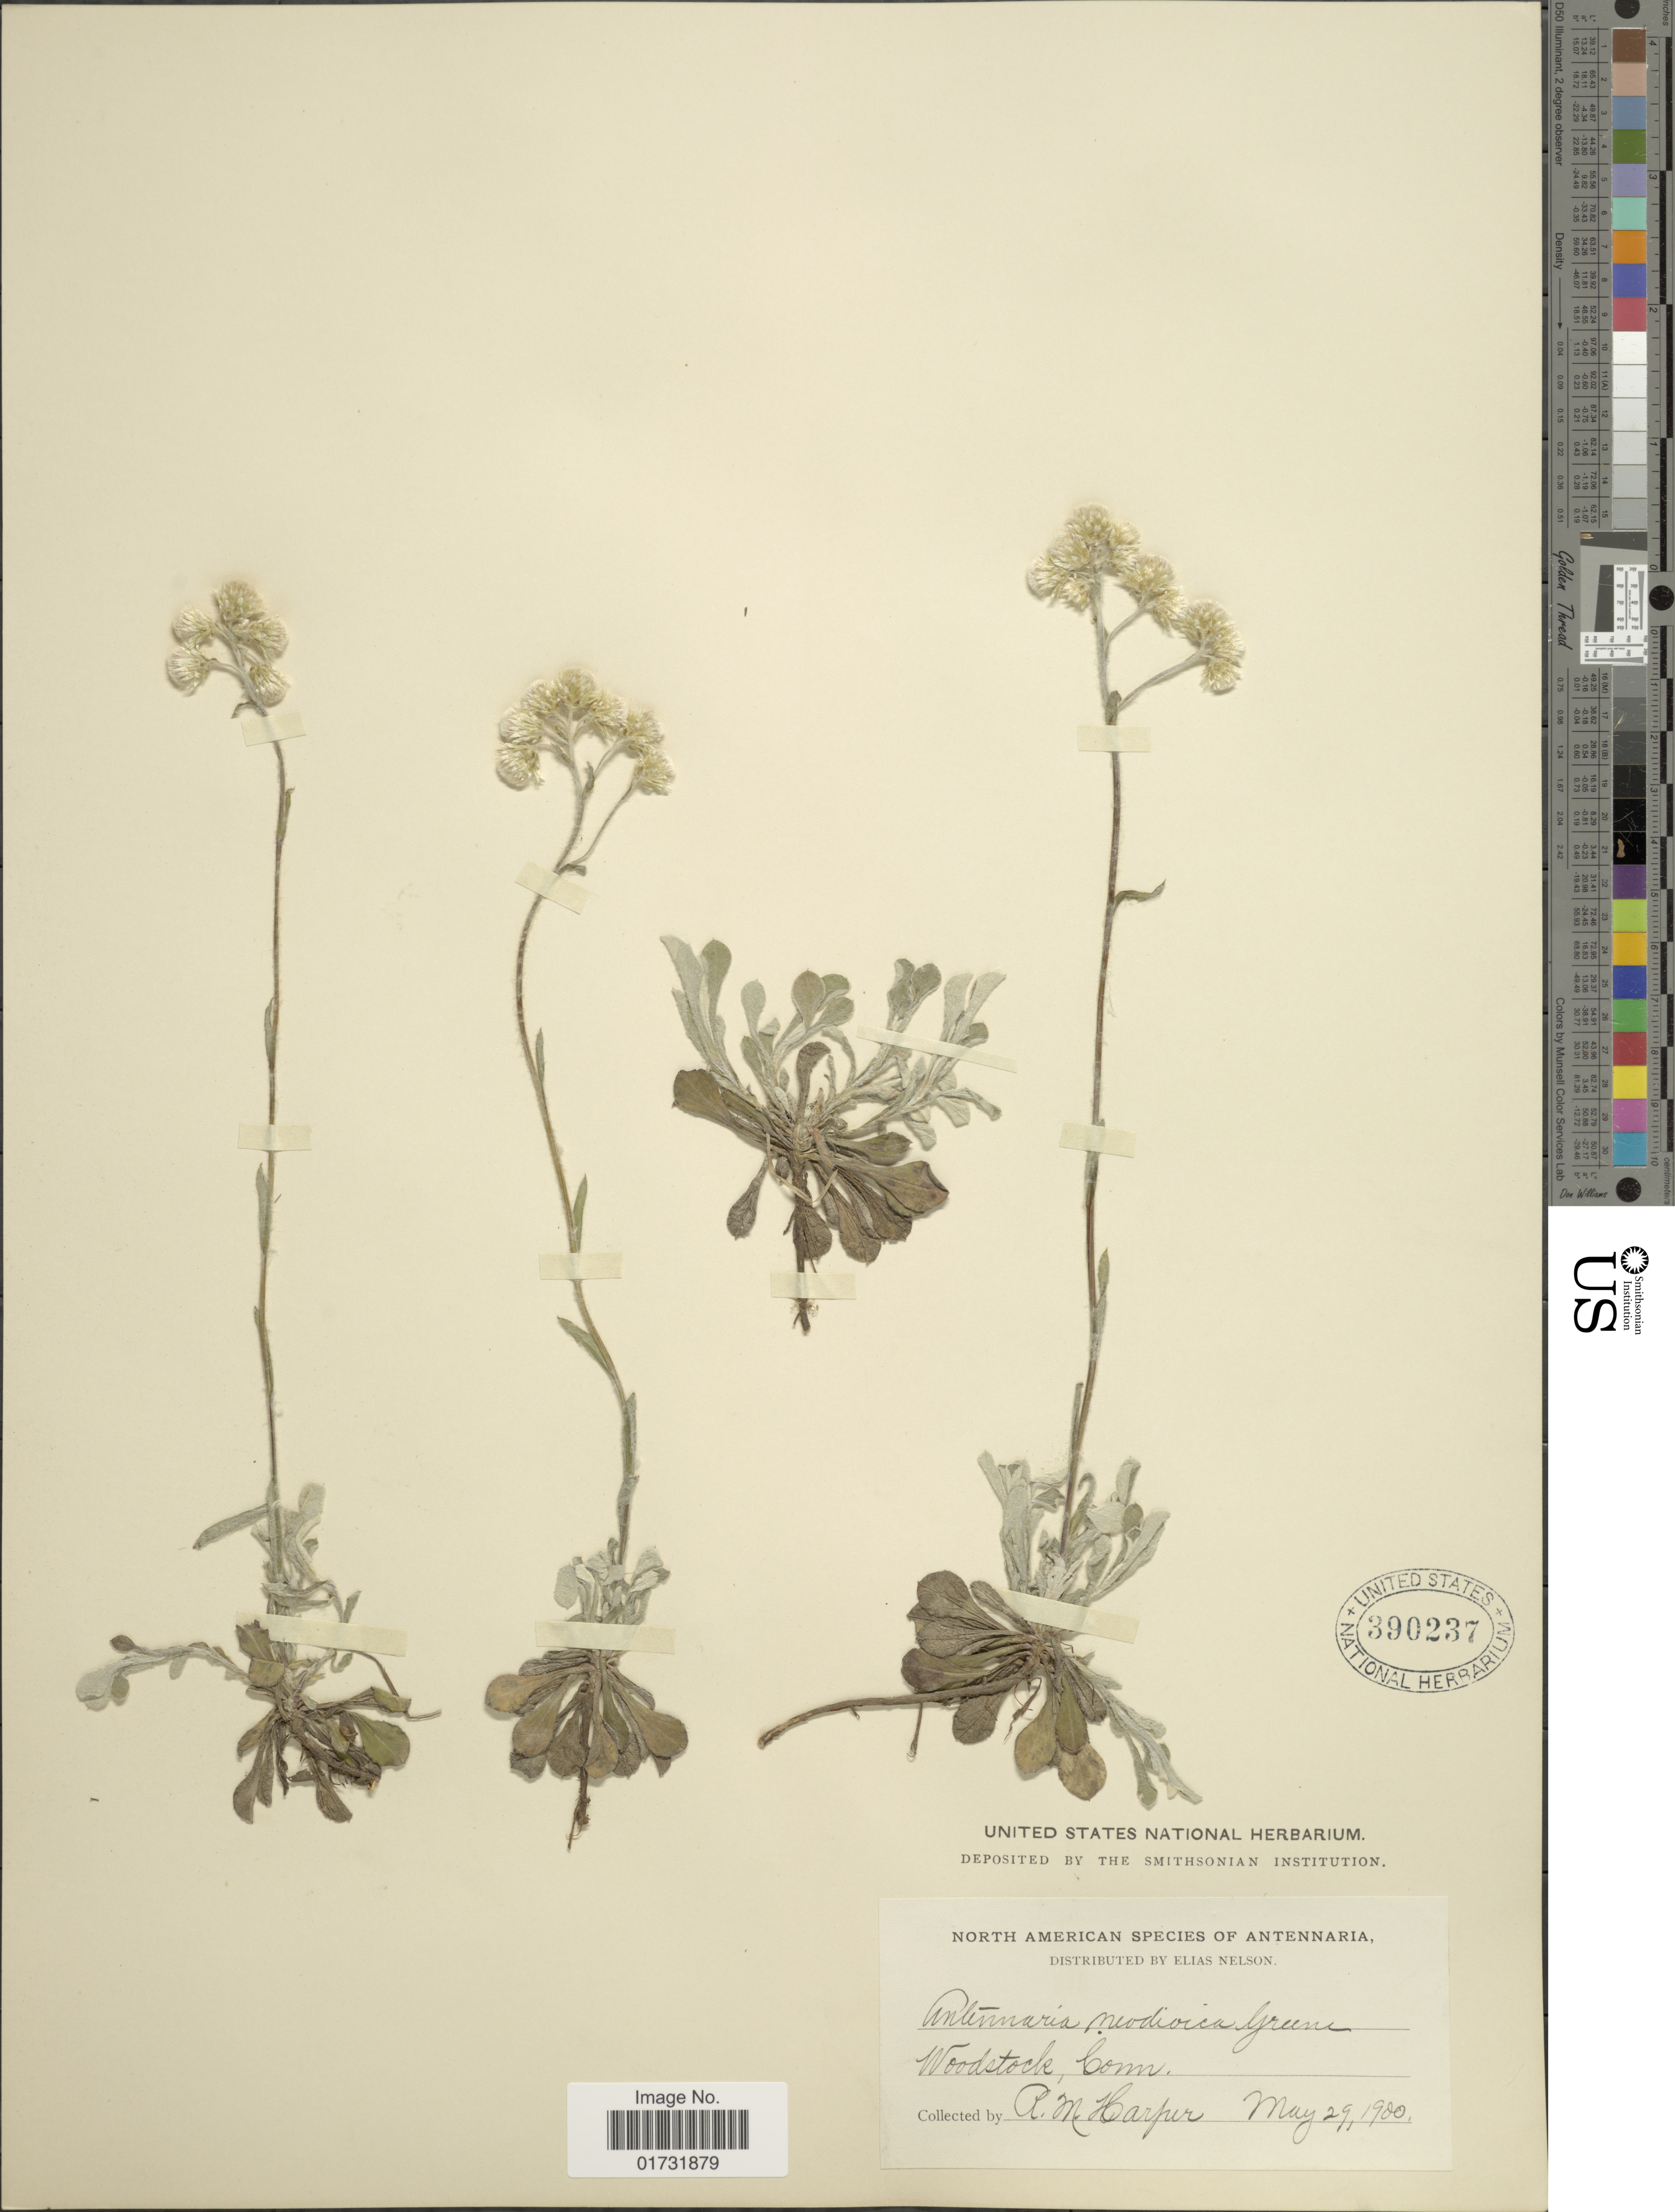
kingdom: Plantae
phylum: Tracheophyta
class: Magnoliopsida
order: Asterales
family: Asteraceae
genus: Antennaria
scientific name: Antennaria neodioica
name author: Greene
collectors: R. M. Harper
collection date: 1900-05-29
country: United States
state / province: Connecticut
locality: Woodstock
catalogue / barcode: US 390237